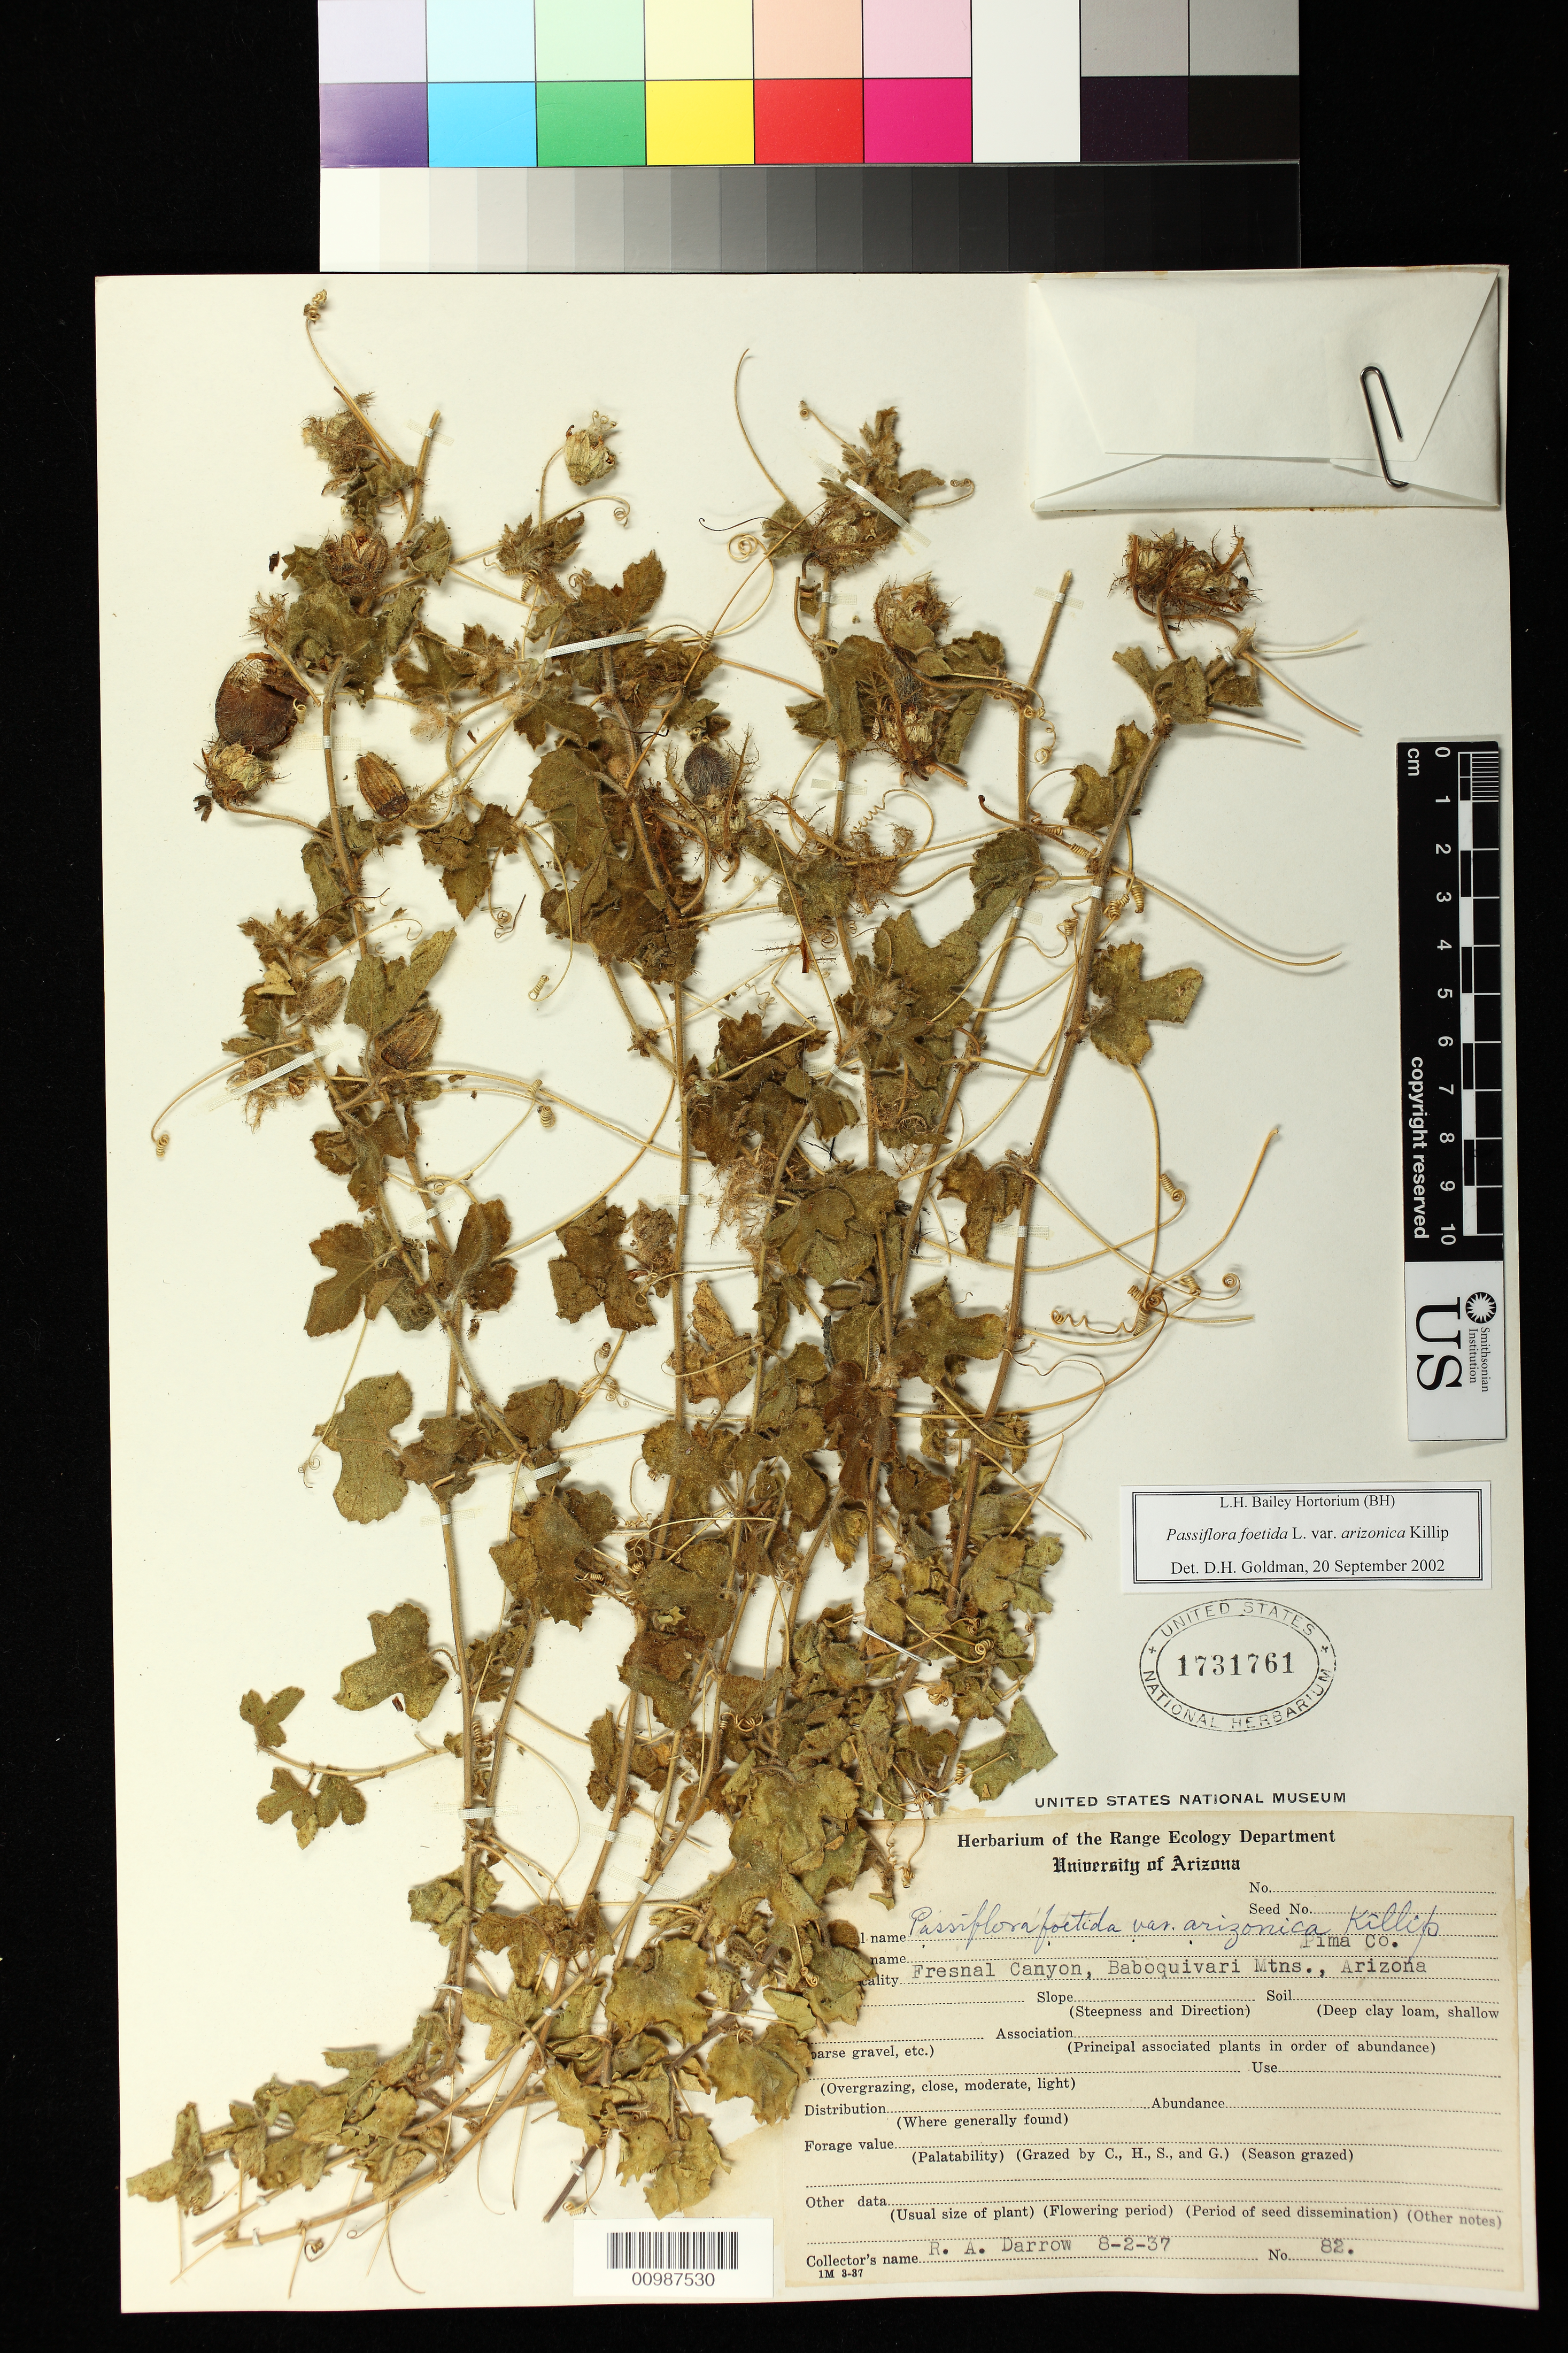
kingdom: Plantae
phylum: Tracheophyta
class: Magnoliopsida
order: Malpighiales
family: Passifloraceae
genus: Passiflora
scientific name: Passiflora arizonica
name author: (Killip) D.H. Goldman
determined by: Svoboda, Harlan T., (NA), US Department of Agriculture (UNITED STATES)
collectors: R. A. Darrow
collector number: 82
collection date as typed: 02 Aug 1937 or 08 Feb 1937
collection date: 1937-02-08/1937-08-02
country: United States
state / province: Arizona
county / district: Pima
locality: Fresnal Canyon, Baboquivari Mountains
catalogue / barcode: US 1731761